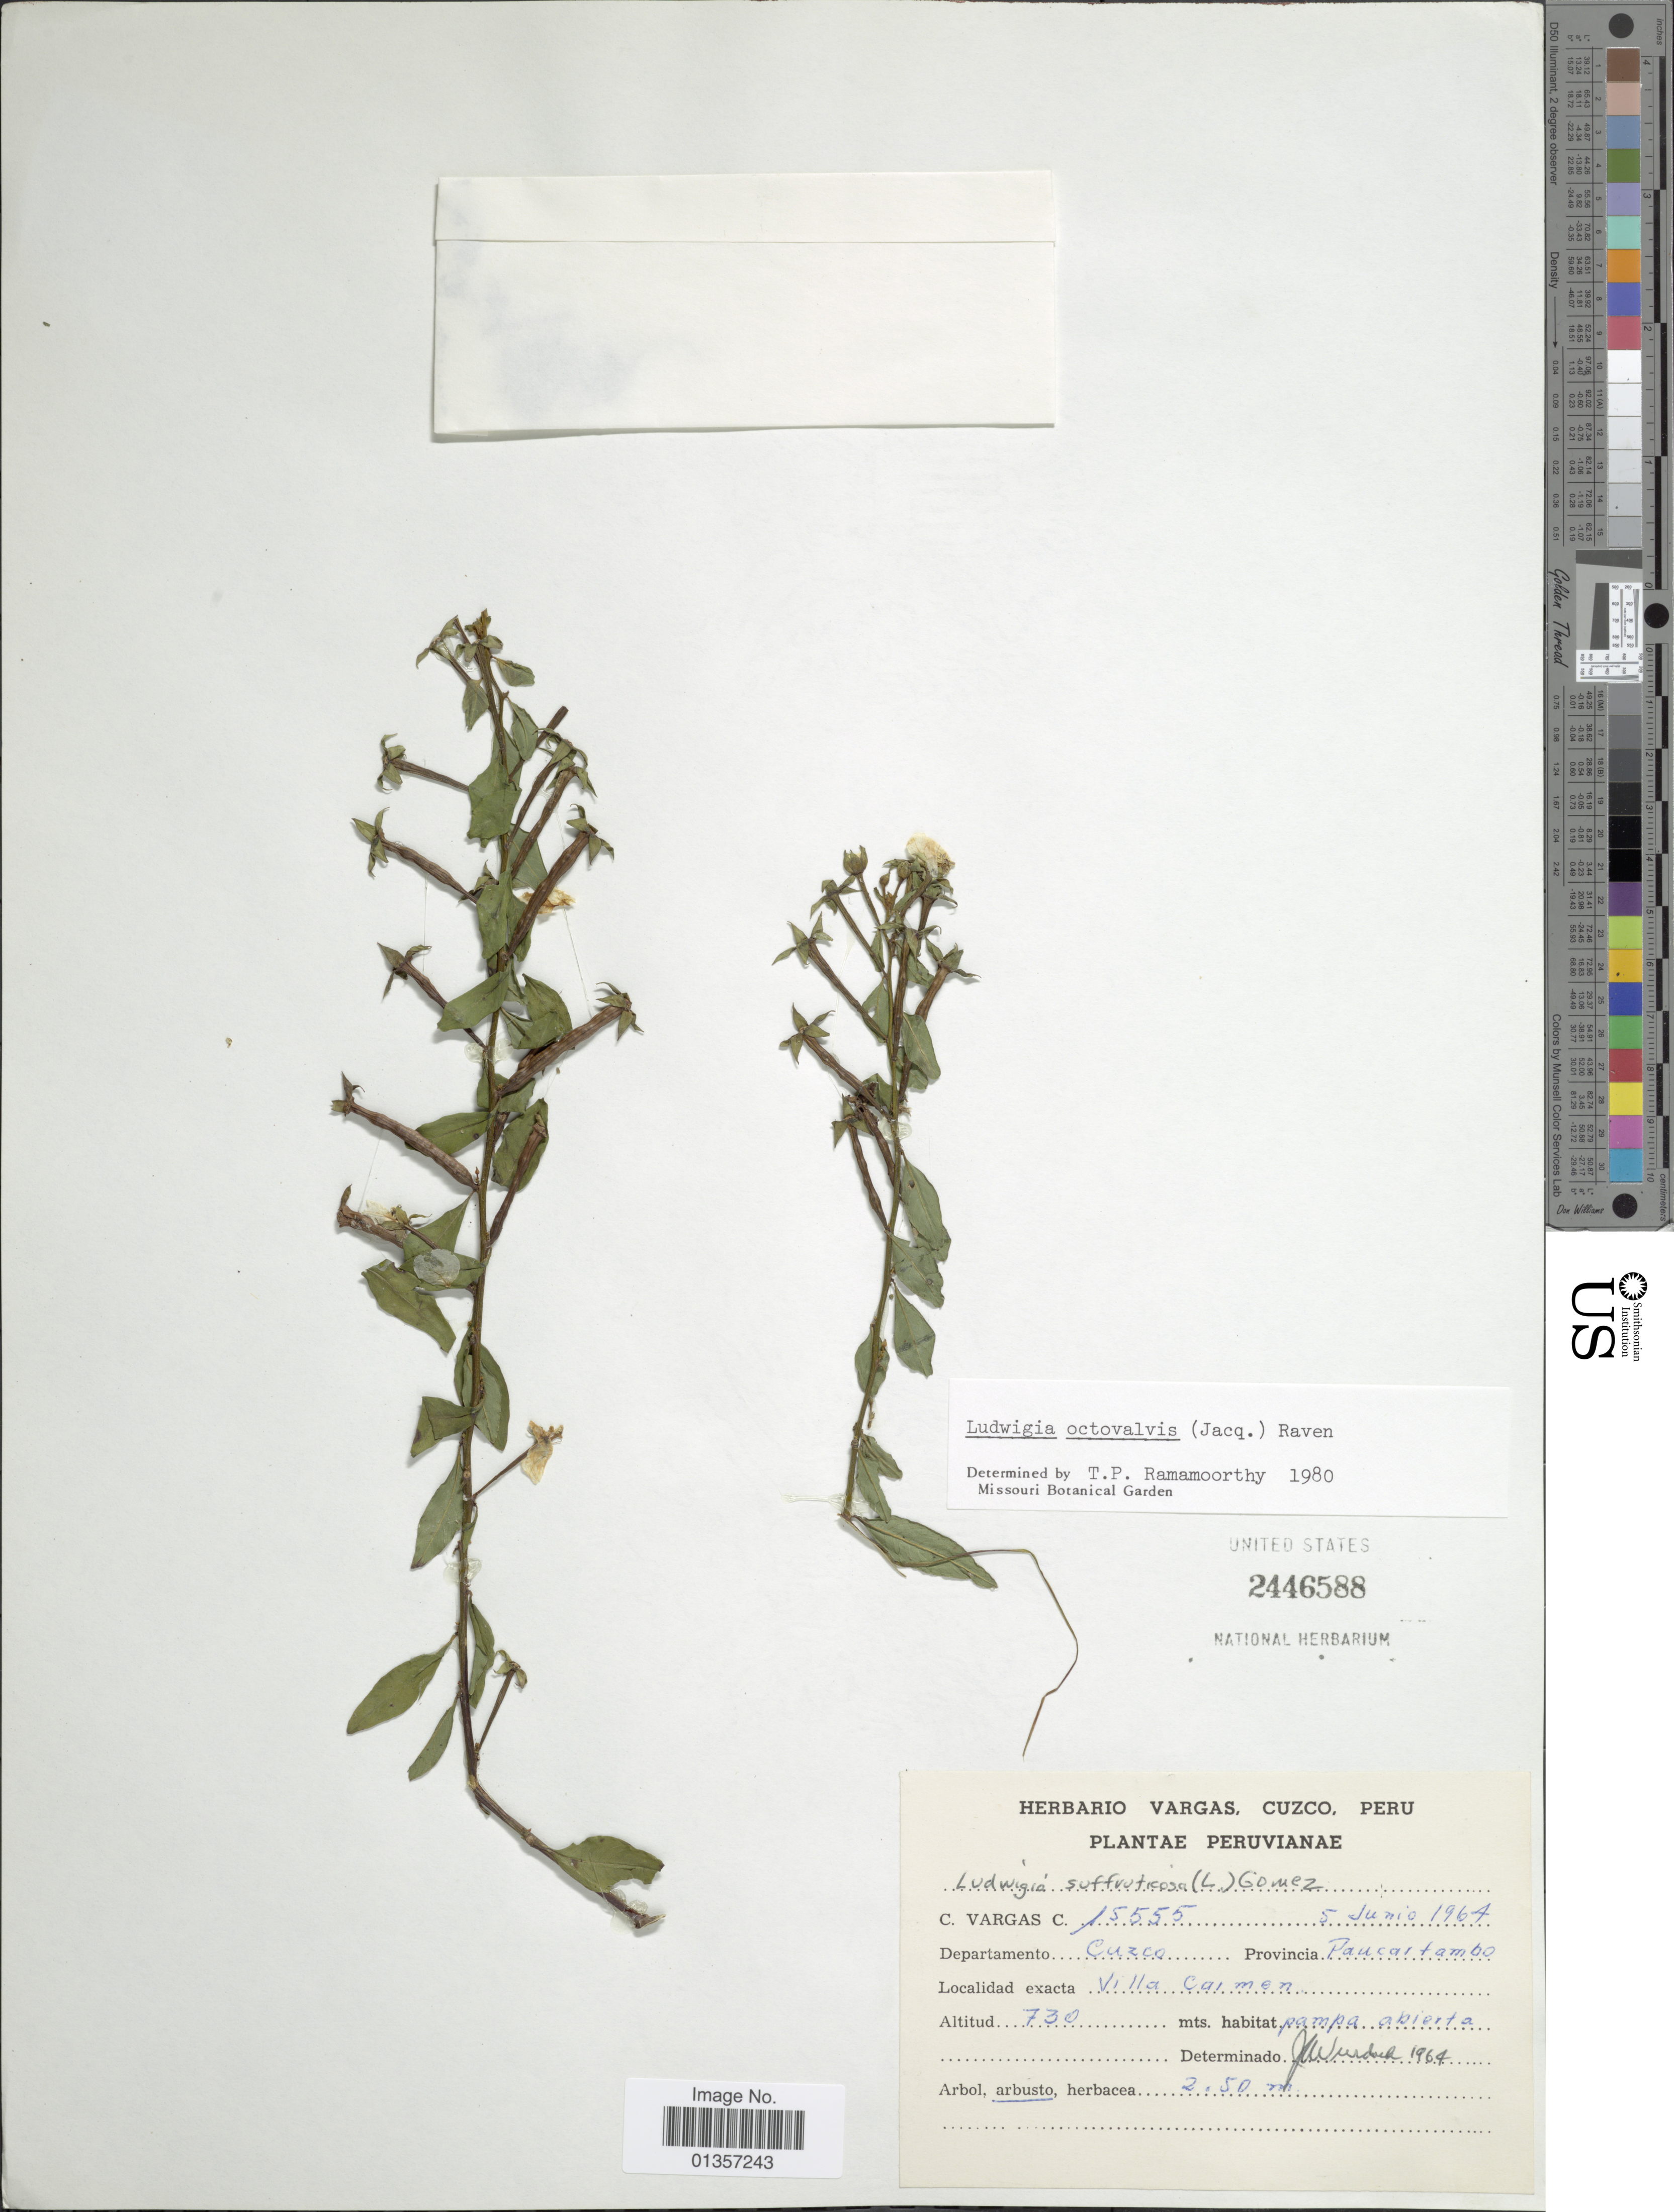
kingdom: Plantae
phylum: Tracheophyta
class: Magnoliopsida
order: Myrtales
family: Onagraceae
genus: Ludwigia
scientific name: Ludwigia octovalvis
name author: (Jacq.) P.H. Raven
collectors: C. Vargas Calderón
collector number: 15555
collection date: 1964-06-05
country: Peru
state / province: Cusco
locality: Provincia Paucartambo, Villa Carmen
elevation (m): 730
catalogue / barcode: US 2446588